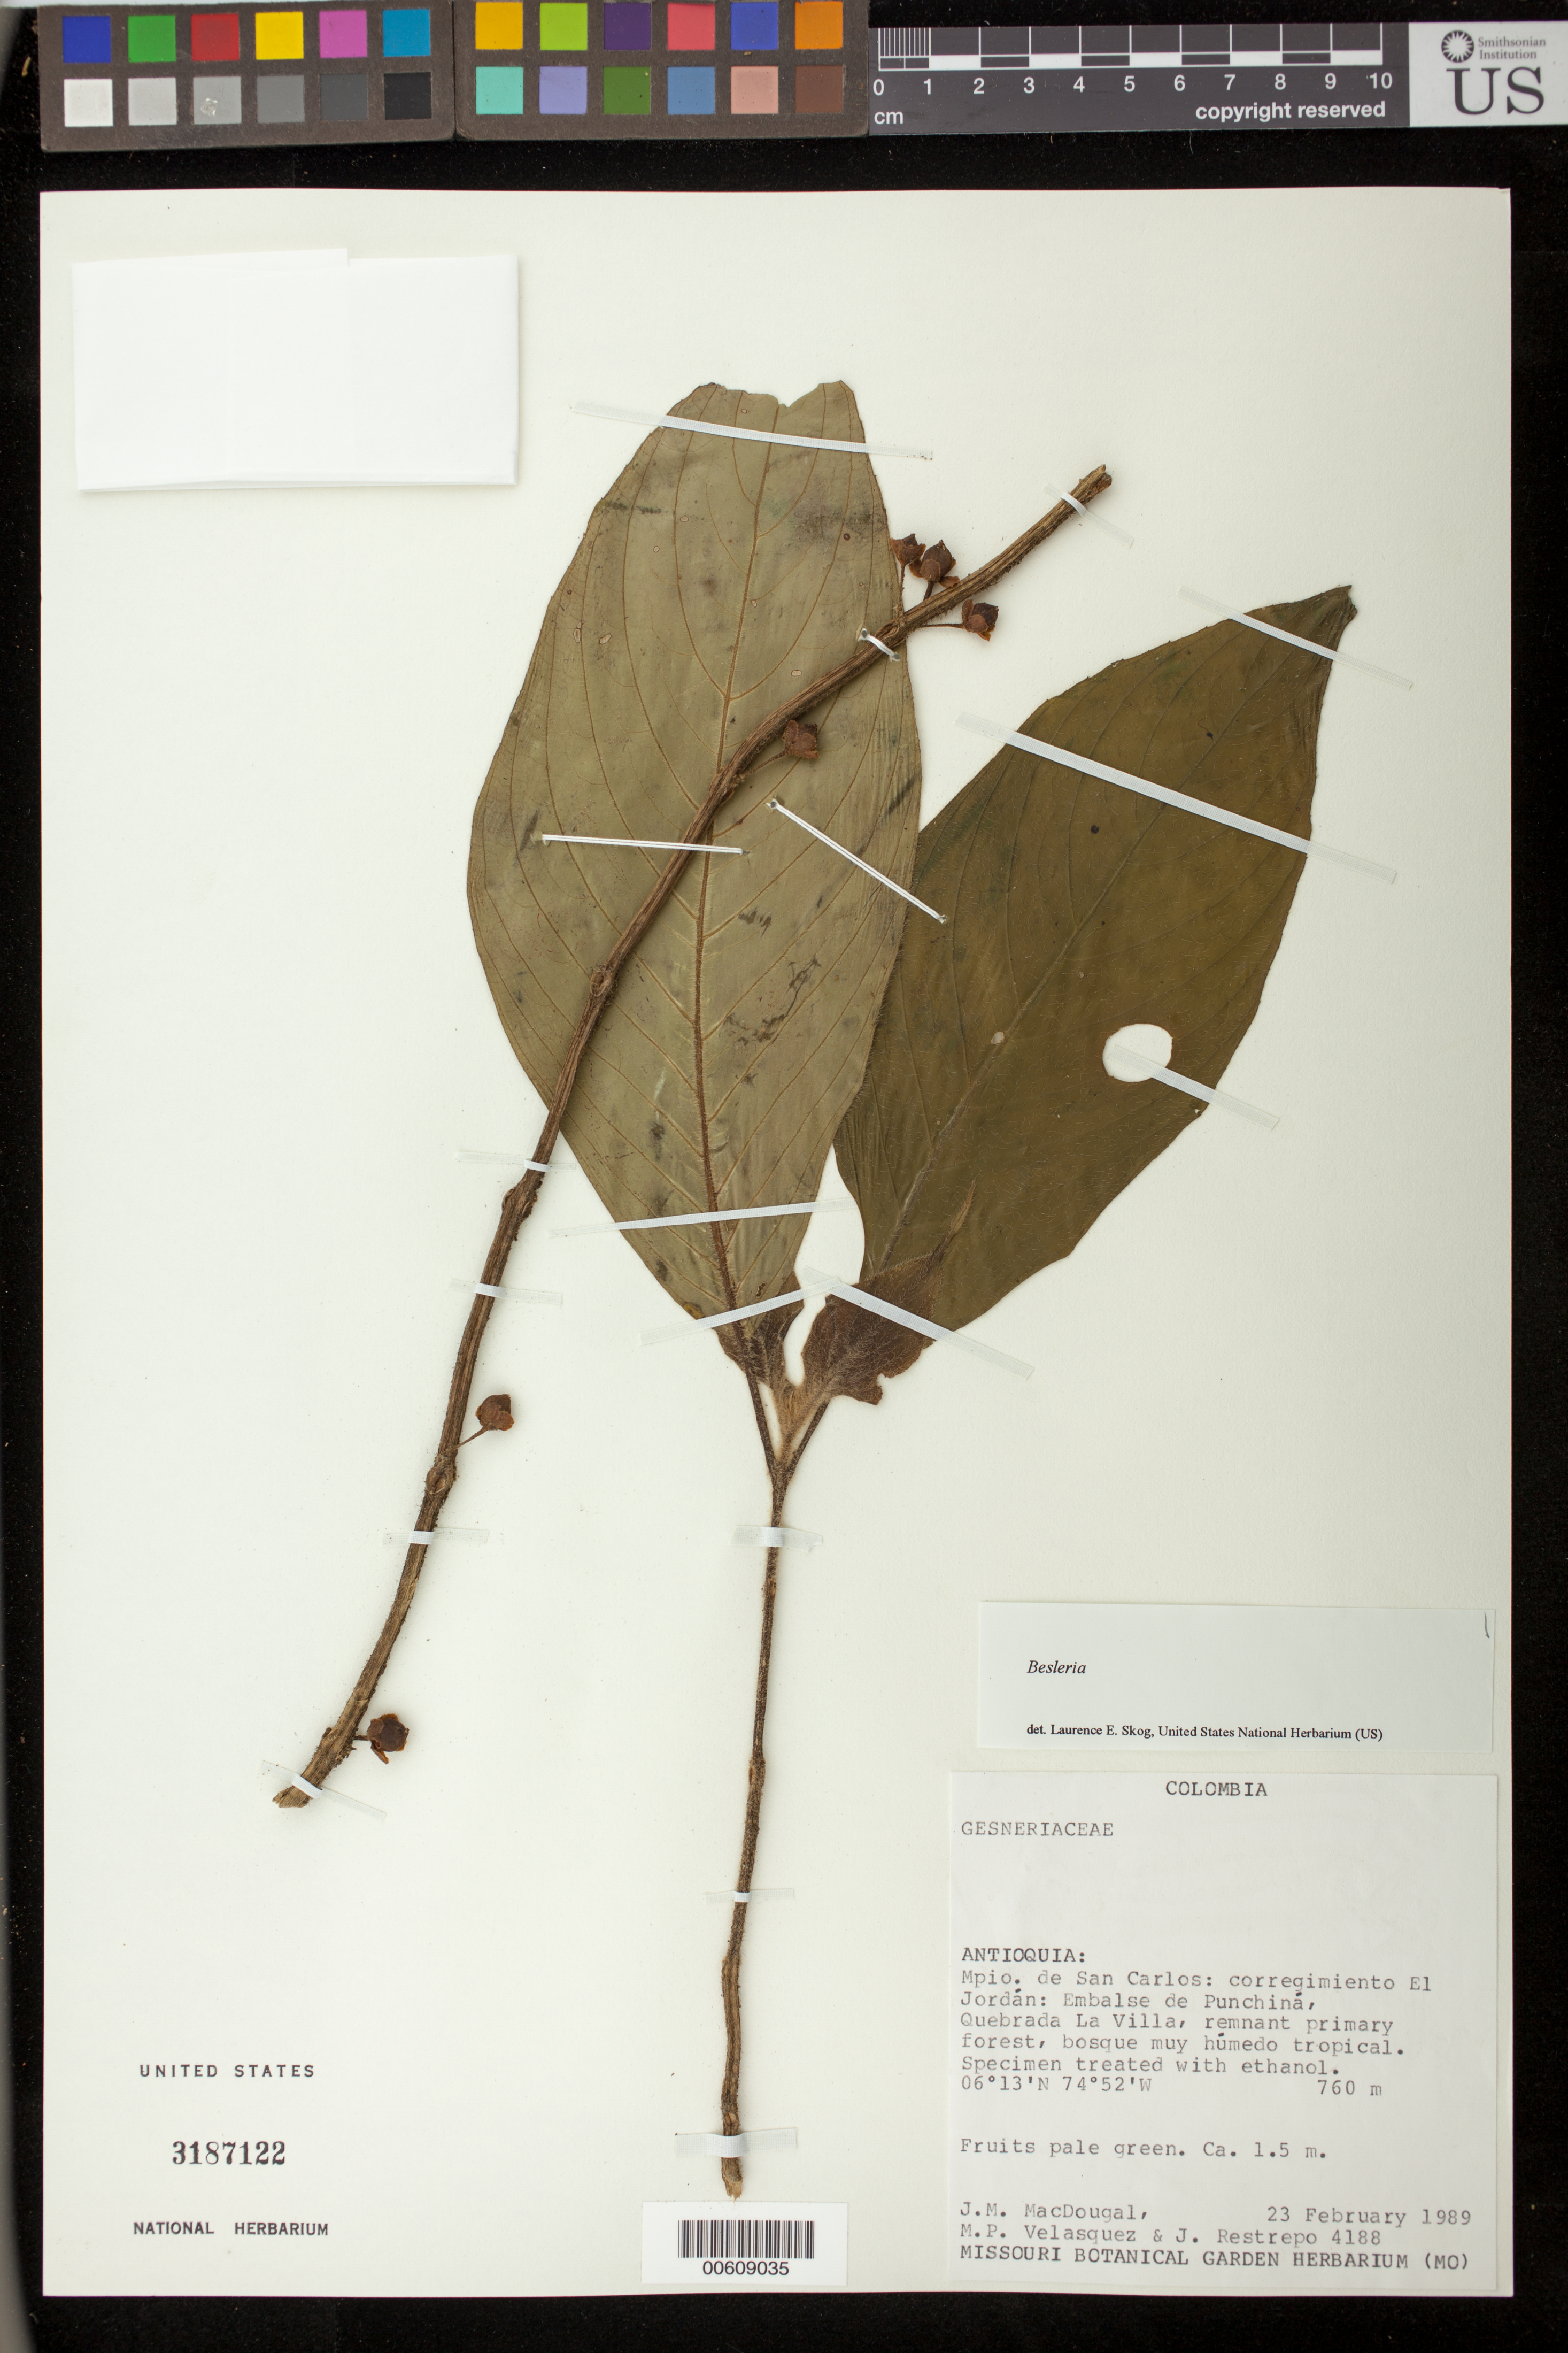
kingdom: Plantae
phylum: Tracheophyta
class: Magnoliopsida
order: Lamiales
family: Gesneriaceae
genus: Besleria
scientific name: Besleria sp.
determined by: Skog, Laurence E.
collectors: J. M. MacDougal, M. Velasquez & J. Restrepo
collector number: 4188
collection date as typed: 23 Feb 1989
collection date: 1989-02-23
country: Colombia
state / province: Antioquia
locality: Mpio. de San Carlos: corregimiento El Jordán: Embalse de Punchiná, Quebrada La Villa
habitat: Remnant primary forest, bosque muy húmedo tropical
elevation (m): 760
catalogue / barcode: US 3187122